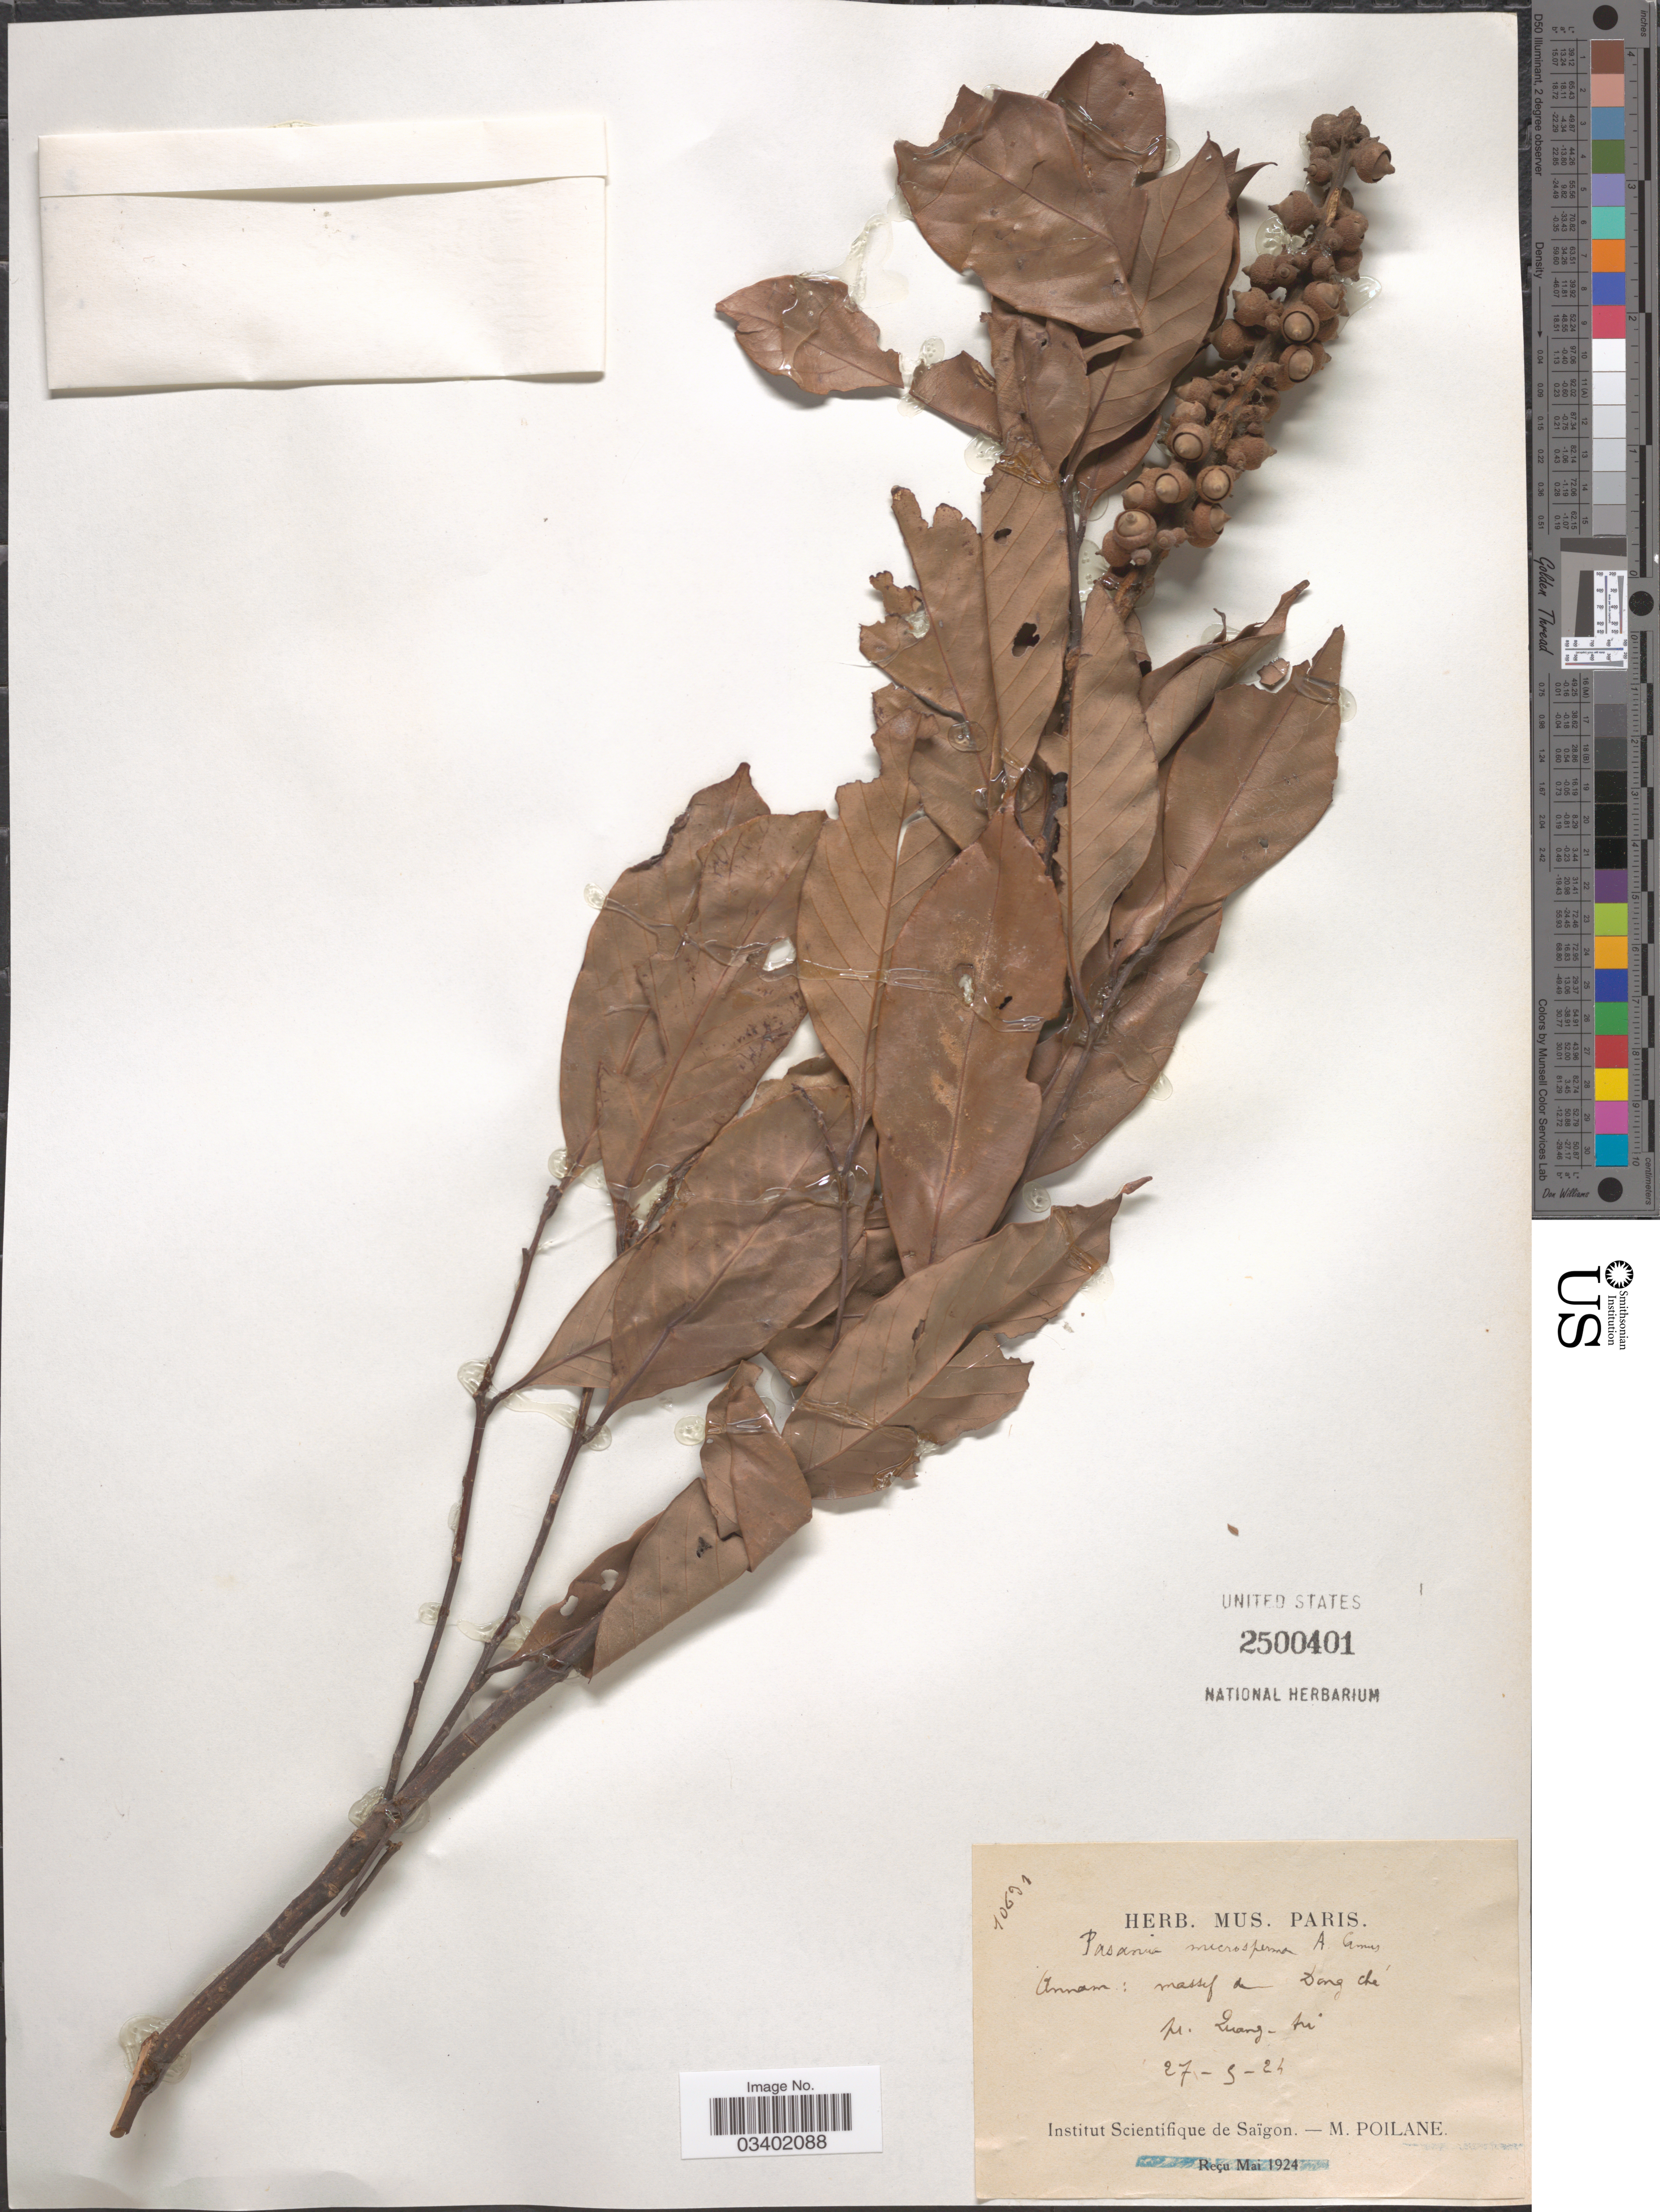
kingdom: Plantae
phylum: Tracheophyta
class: Magnoliopsida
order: Fagales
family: Betulaceae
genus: Betula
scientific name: Betula microspermus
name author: A. Camus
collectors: M. Poilane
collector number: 10691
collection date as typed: Transcribed d/m/y: 27/5/24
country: Vietnam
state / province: Quang Tri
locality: Annam: massif du Dang ché [interpreted].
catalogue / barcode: US 2500401